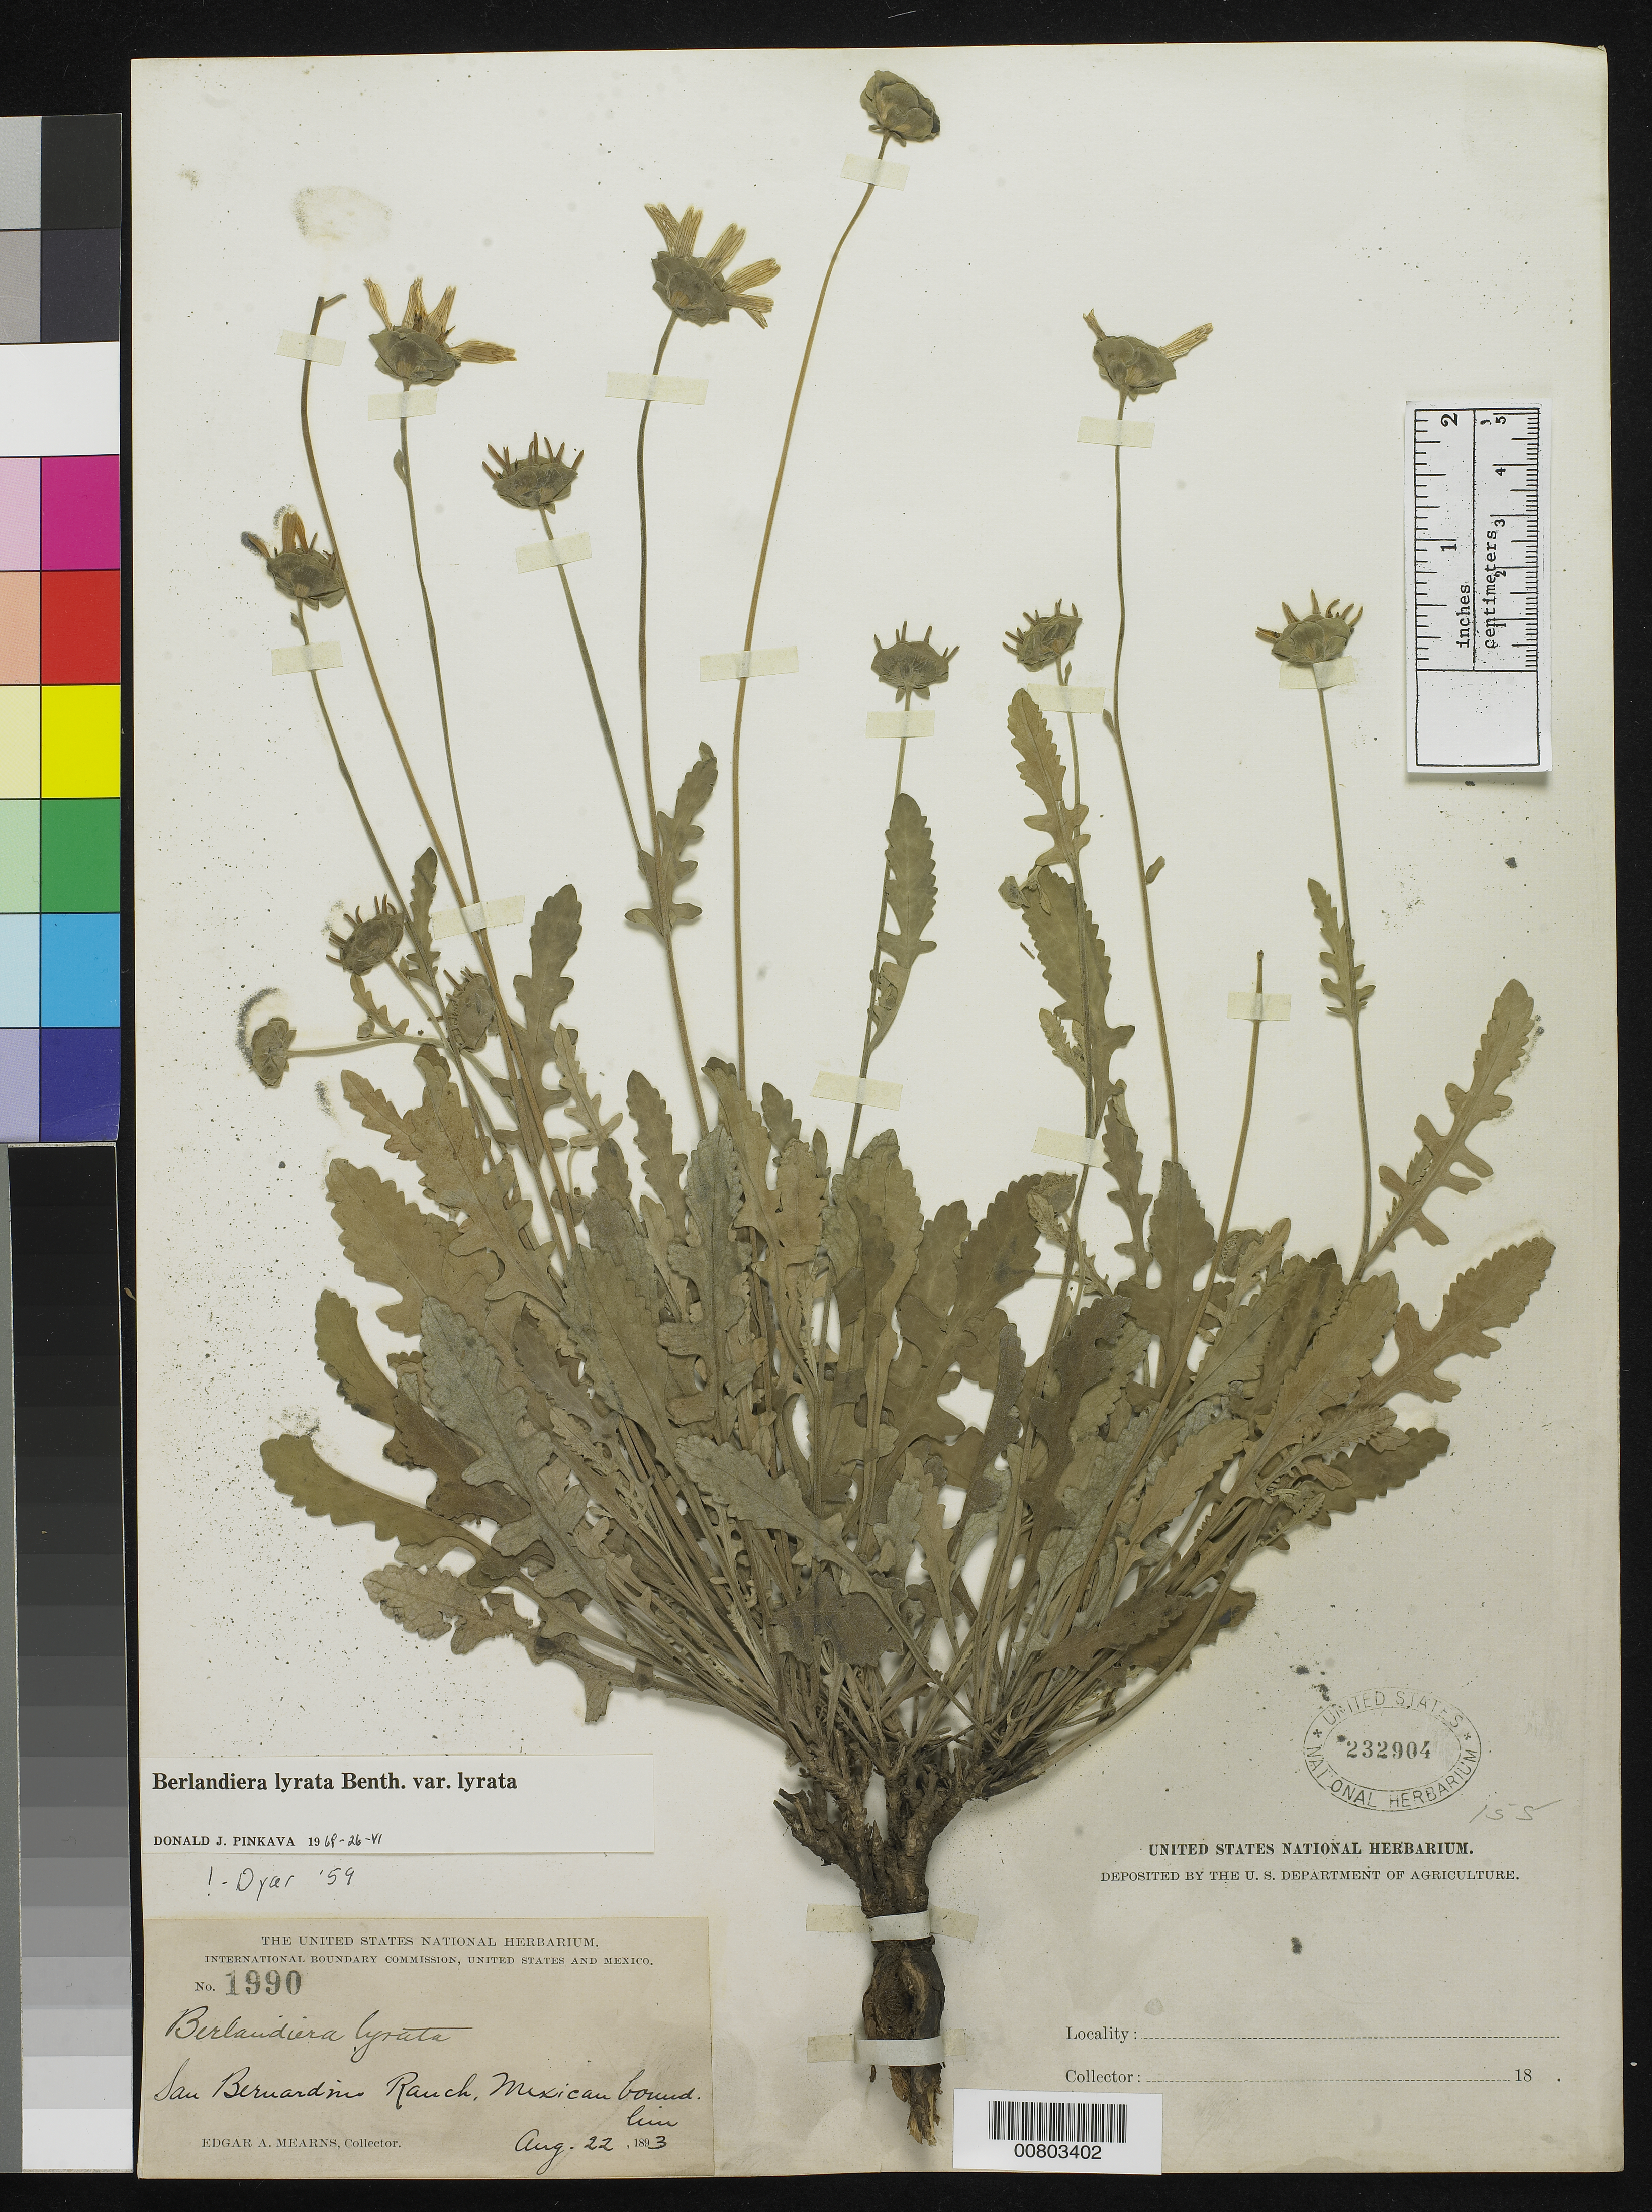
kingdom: Plantae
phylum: Tracheophyta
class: Magnoliopsida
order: Asterales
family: Asteraceae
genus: Berlandiera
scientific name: Berlandiera lyrata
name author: Benth.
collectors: E. A. Mearns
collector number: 1990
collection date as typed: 22 Aug 1893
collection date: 1893-08-22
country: United States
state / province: Arizona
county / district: Cochise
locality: San Bernardino Ranch, Mexican Boundary Line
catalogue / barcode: US 232904